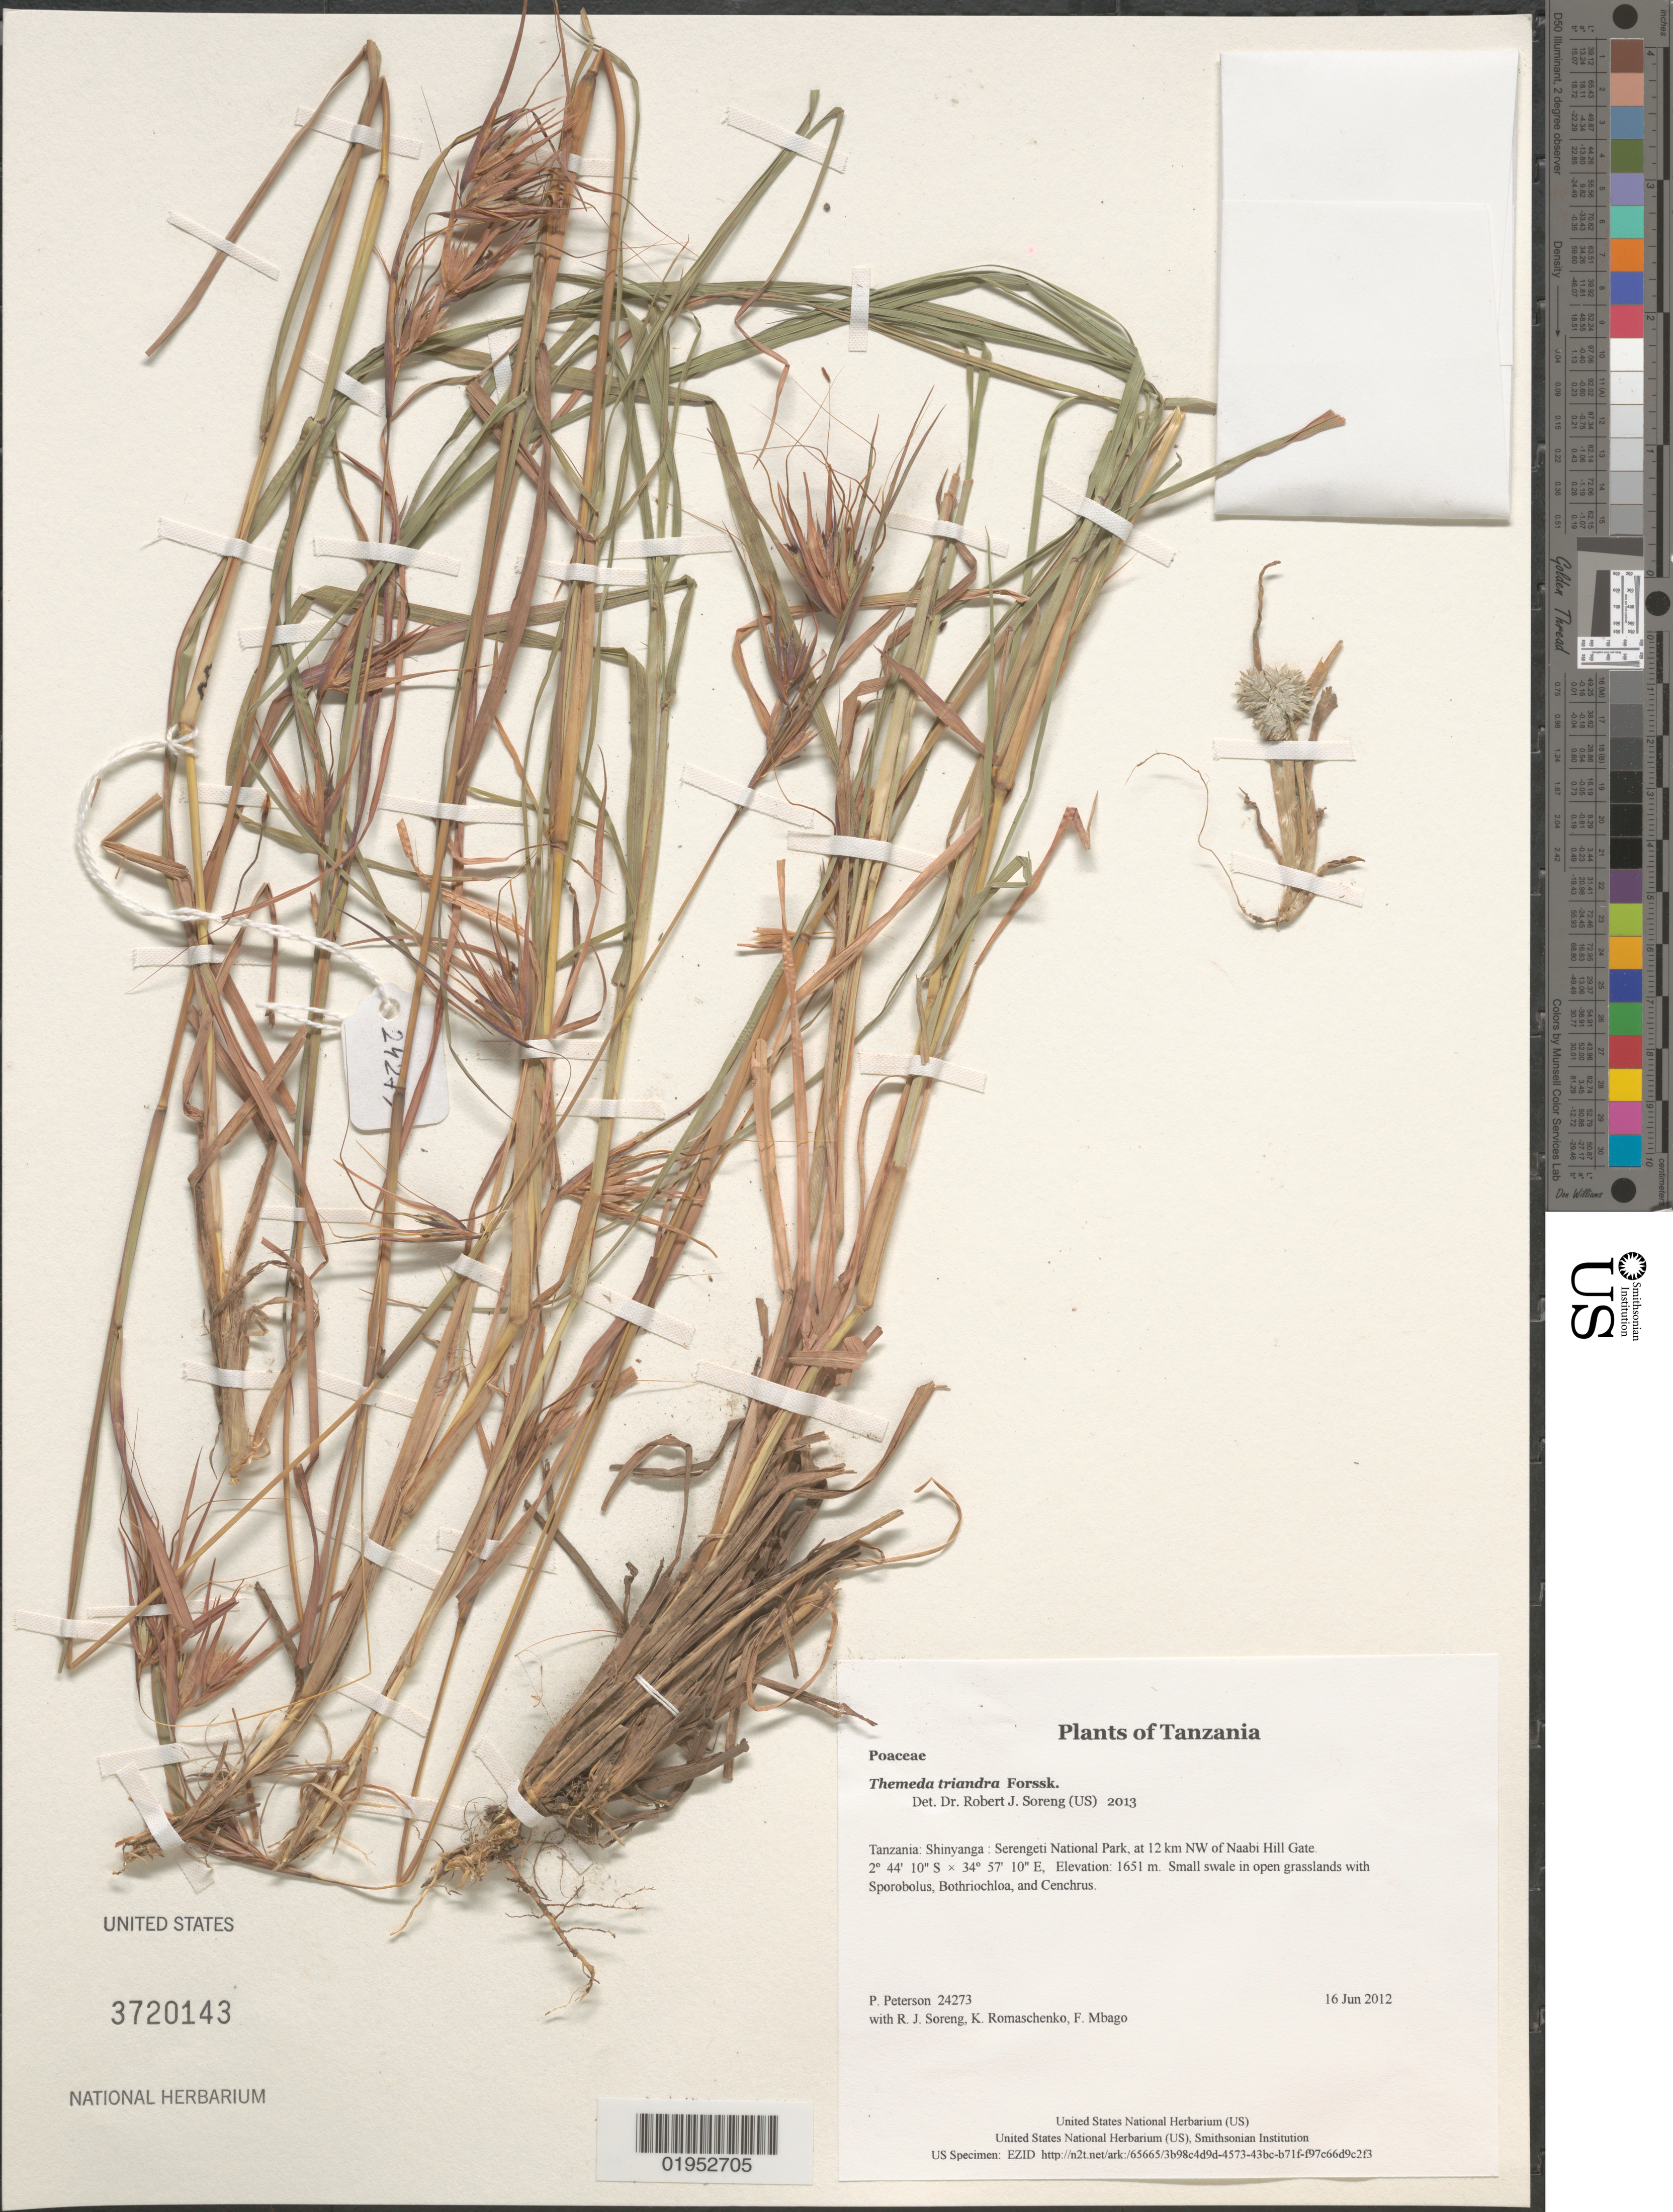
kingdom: Plantae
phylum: Tracheophyta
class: Liliopsida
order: Poales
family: Poaceae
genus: Themeda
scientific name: Themeda triandra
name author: Forssk.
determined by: Soreng, Robert J., Research Associate (BOT), Smithsonian Institution - National Museum of Natural History (UNITED STATES)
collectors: P. M. Peterson, R. J. Soreng, K. Romaschenko & F. Mbago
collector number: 24273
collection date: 2012-06-16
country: Tanzania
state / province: Shinyanga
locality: Serengeti National Park, at 12 km NW of Naabi Hill Gate.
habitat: Small swale in open grasslands with Sporobolus, Bothriochloa, and Cenchrus.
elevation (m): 1651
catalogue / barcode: US 3720143